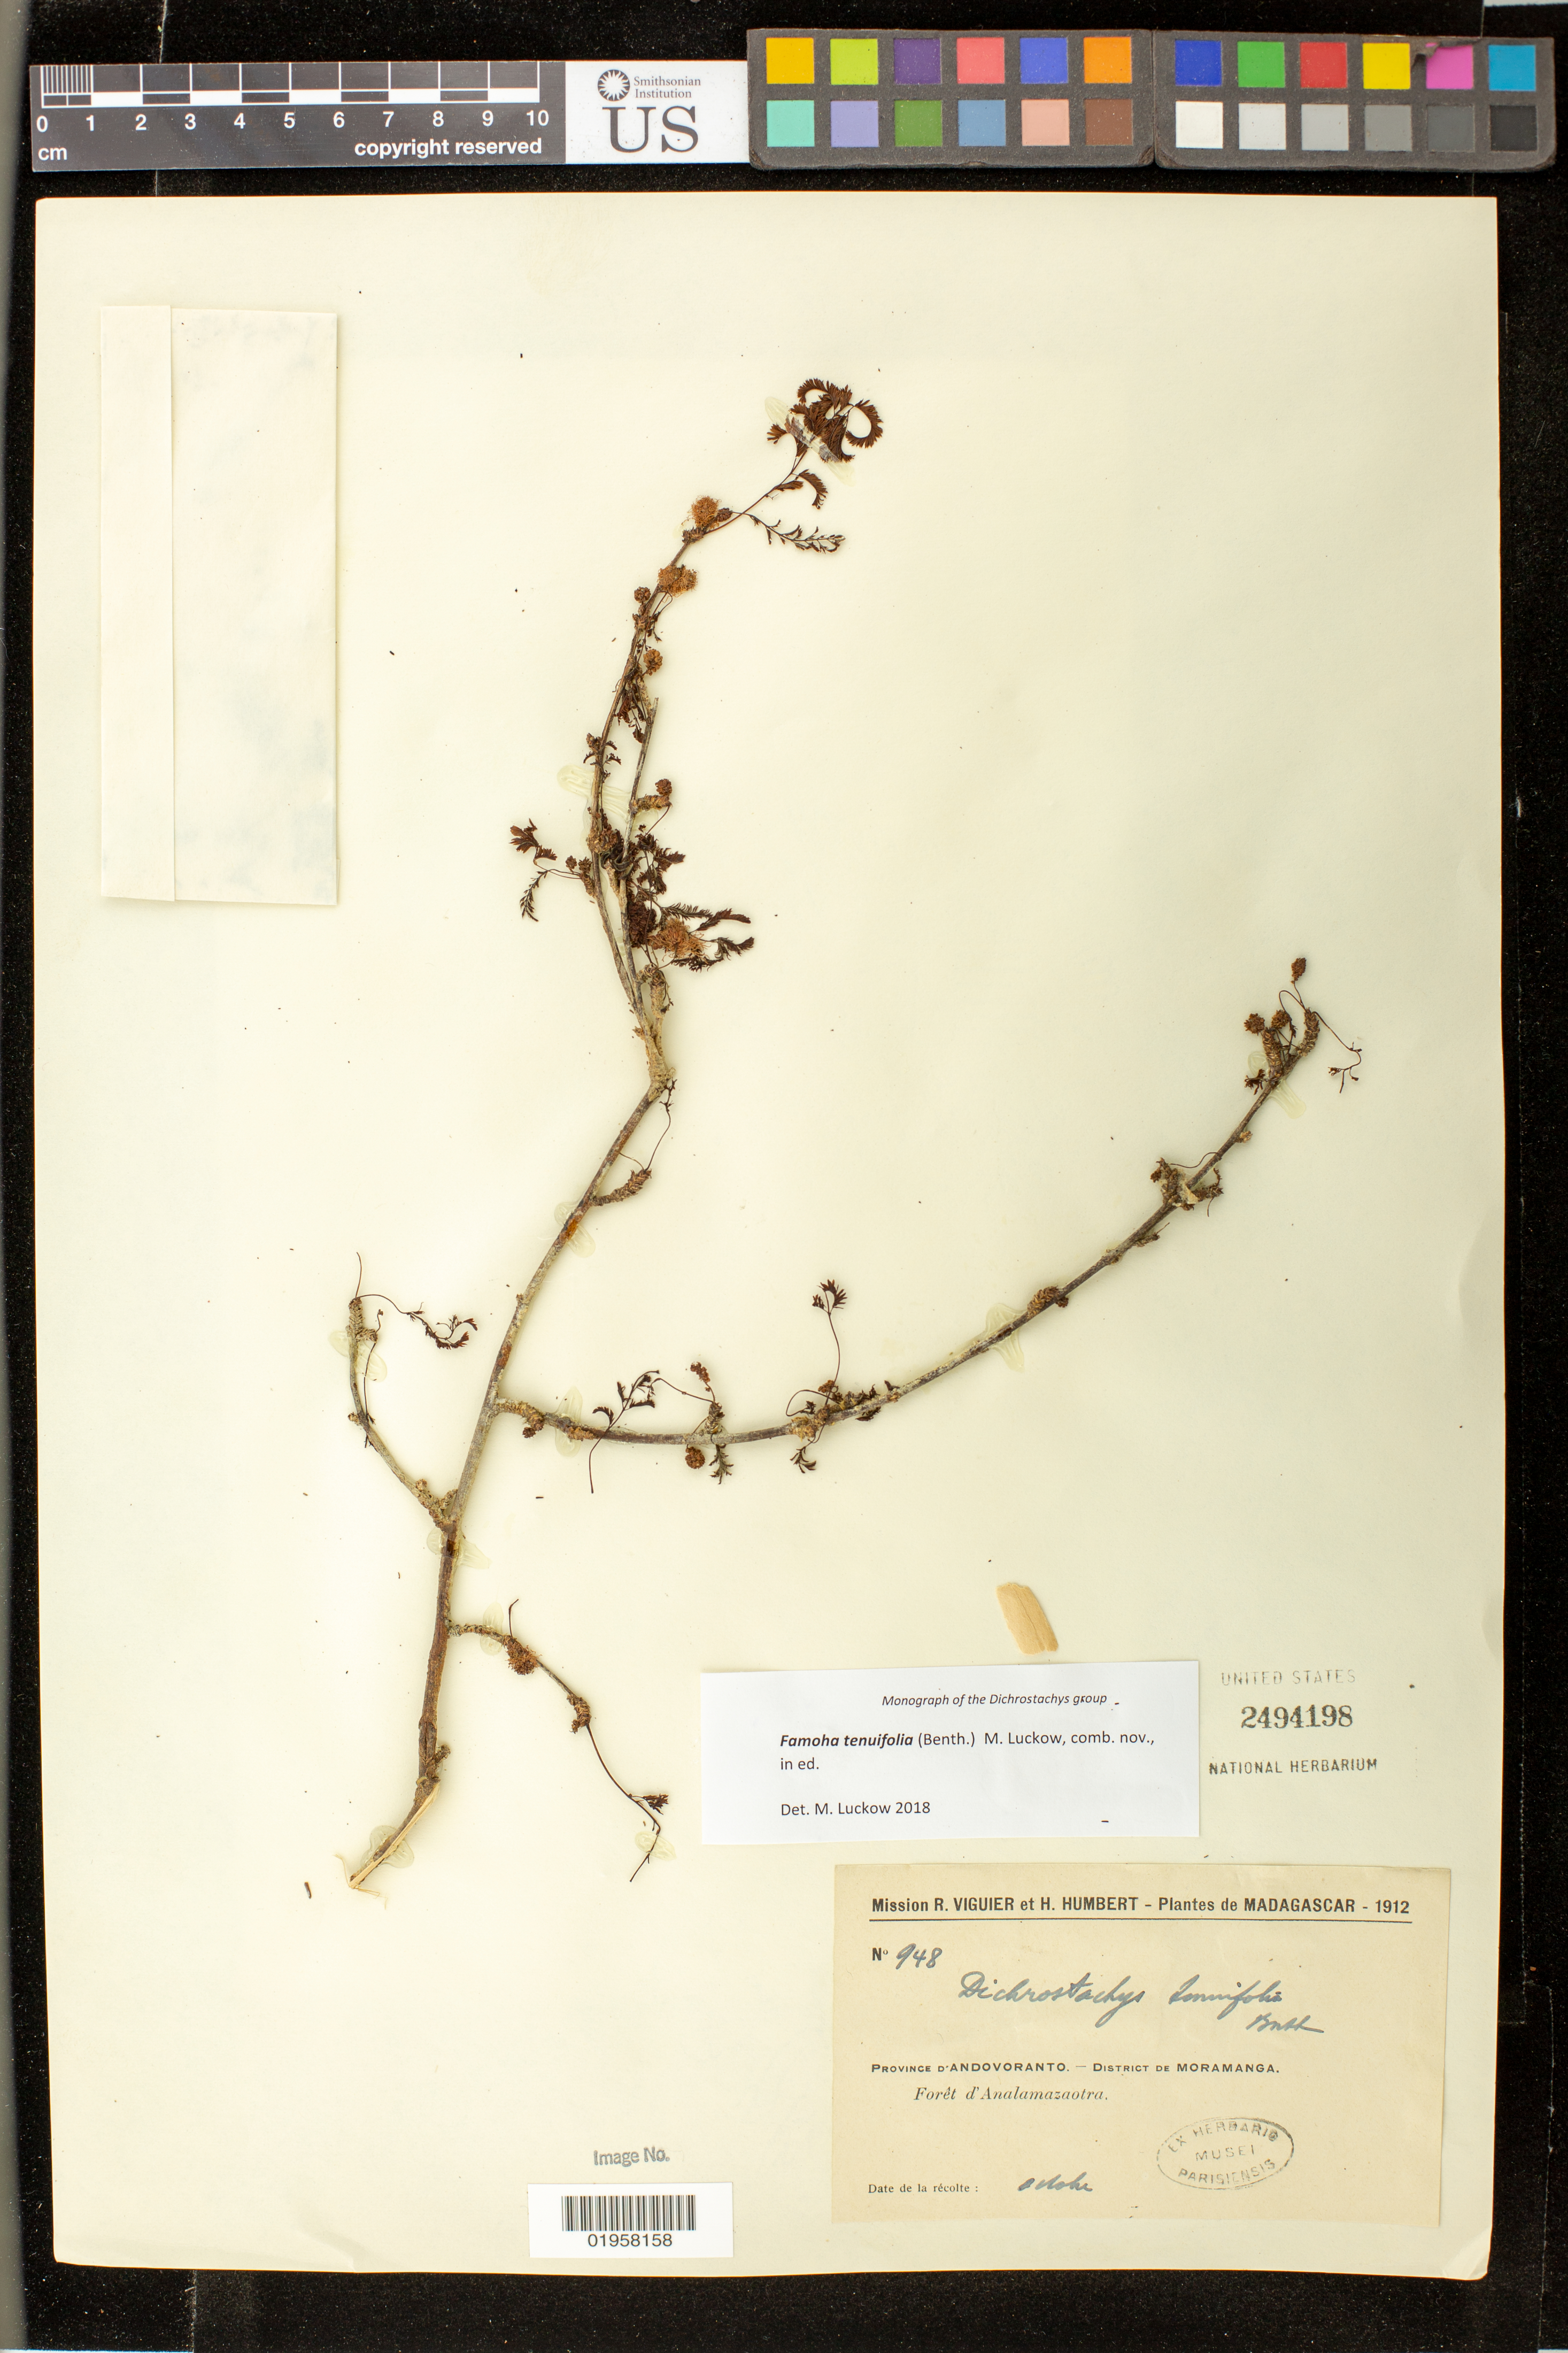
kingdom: Plantae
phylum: Tracheophyta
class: Magnoliopsida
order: Fabales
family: Fabaceae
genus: Dichrostachys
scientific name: Dichrostachys tenuifolia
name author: Benth.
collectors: R. Viguier & H. Humbert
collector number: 948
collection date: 1912-10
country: Madagascar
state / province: Atsinanana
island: Madagascar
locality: Province d'Andovoranto. District de Moramanga. Forêt d'Analamazaotra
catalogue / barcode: US 2494198